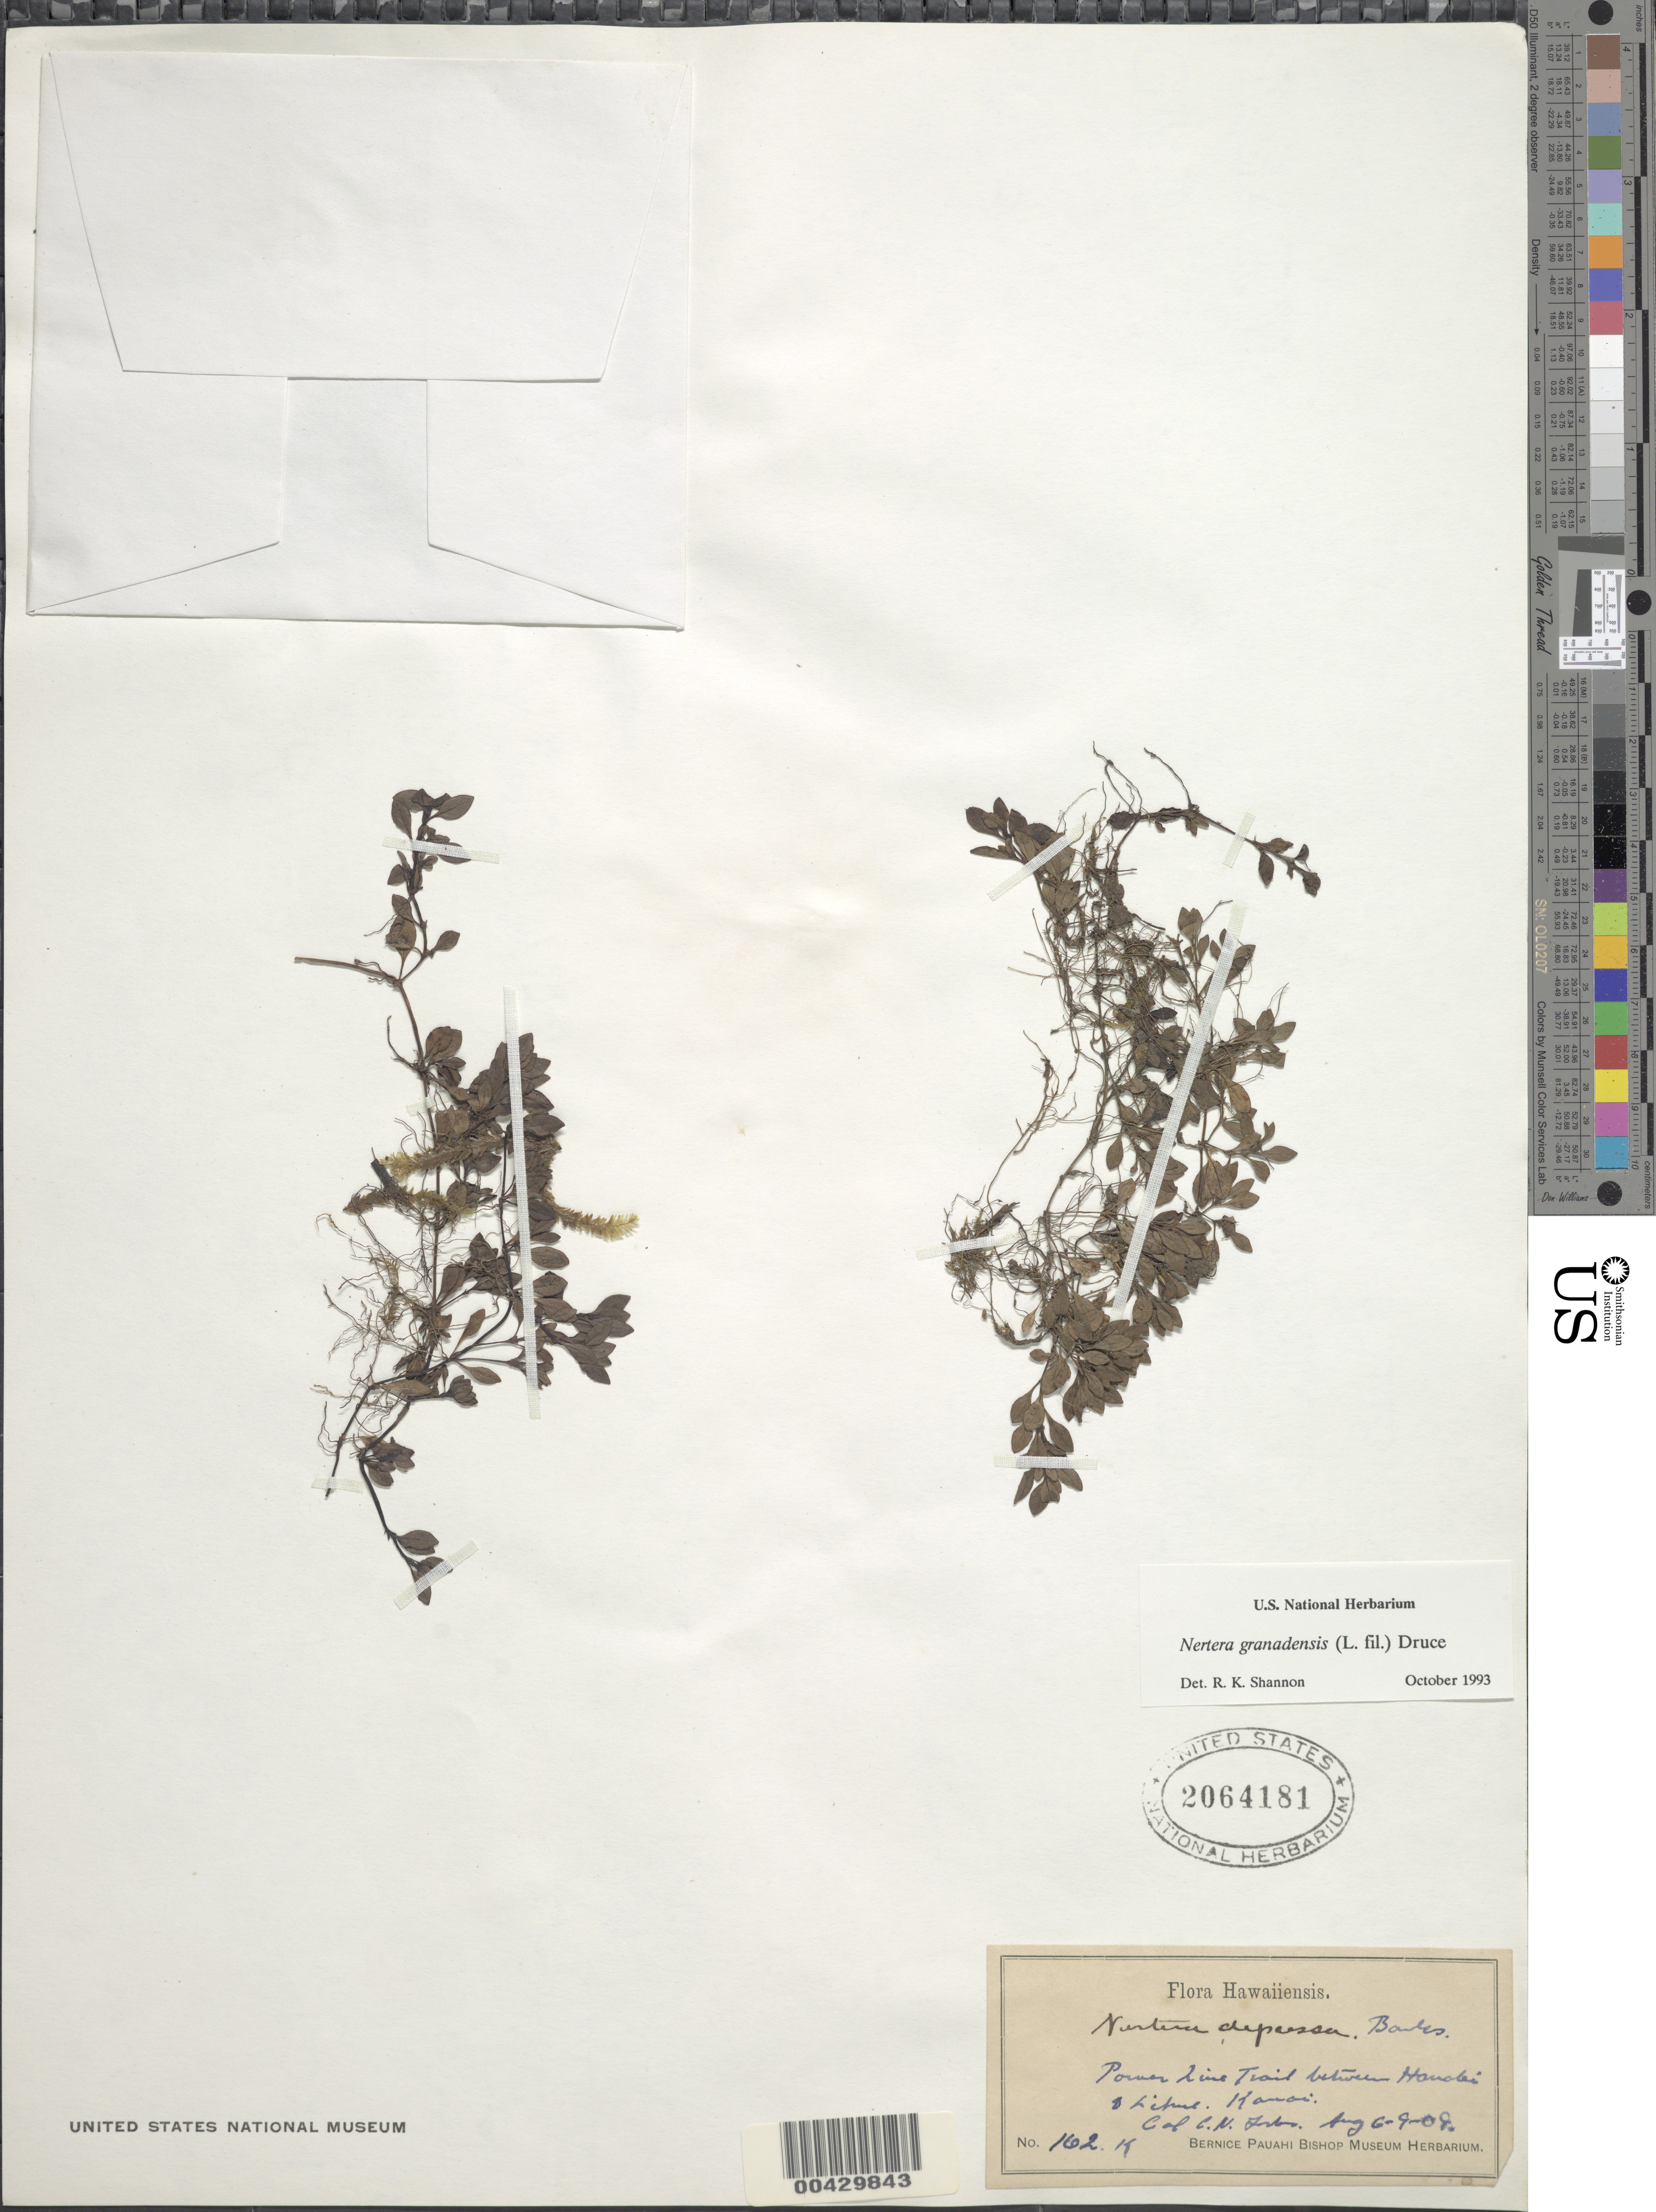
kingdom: Plantae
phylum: Tracheophyta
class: Magnoliopsida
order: Gentianales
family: Rubiaceae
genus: Nertera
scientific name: Nertera granadensis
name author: (Mutis ex L. f.) Druce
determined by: Shannon, R. K., (UNITED STATES)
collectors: C. N. Forbes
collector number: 162.K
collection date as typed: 6 Aug 1908 to 9 Aug 1908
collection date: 1908-08-06/1908-08-09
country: United States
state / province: Hawaii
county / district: Kauai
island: Kaua'i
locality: Power Line Trail between Hanalei and Lihue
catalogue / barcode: US 2064181